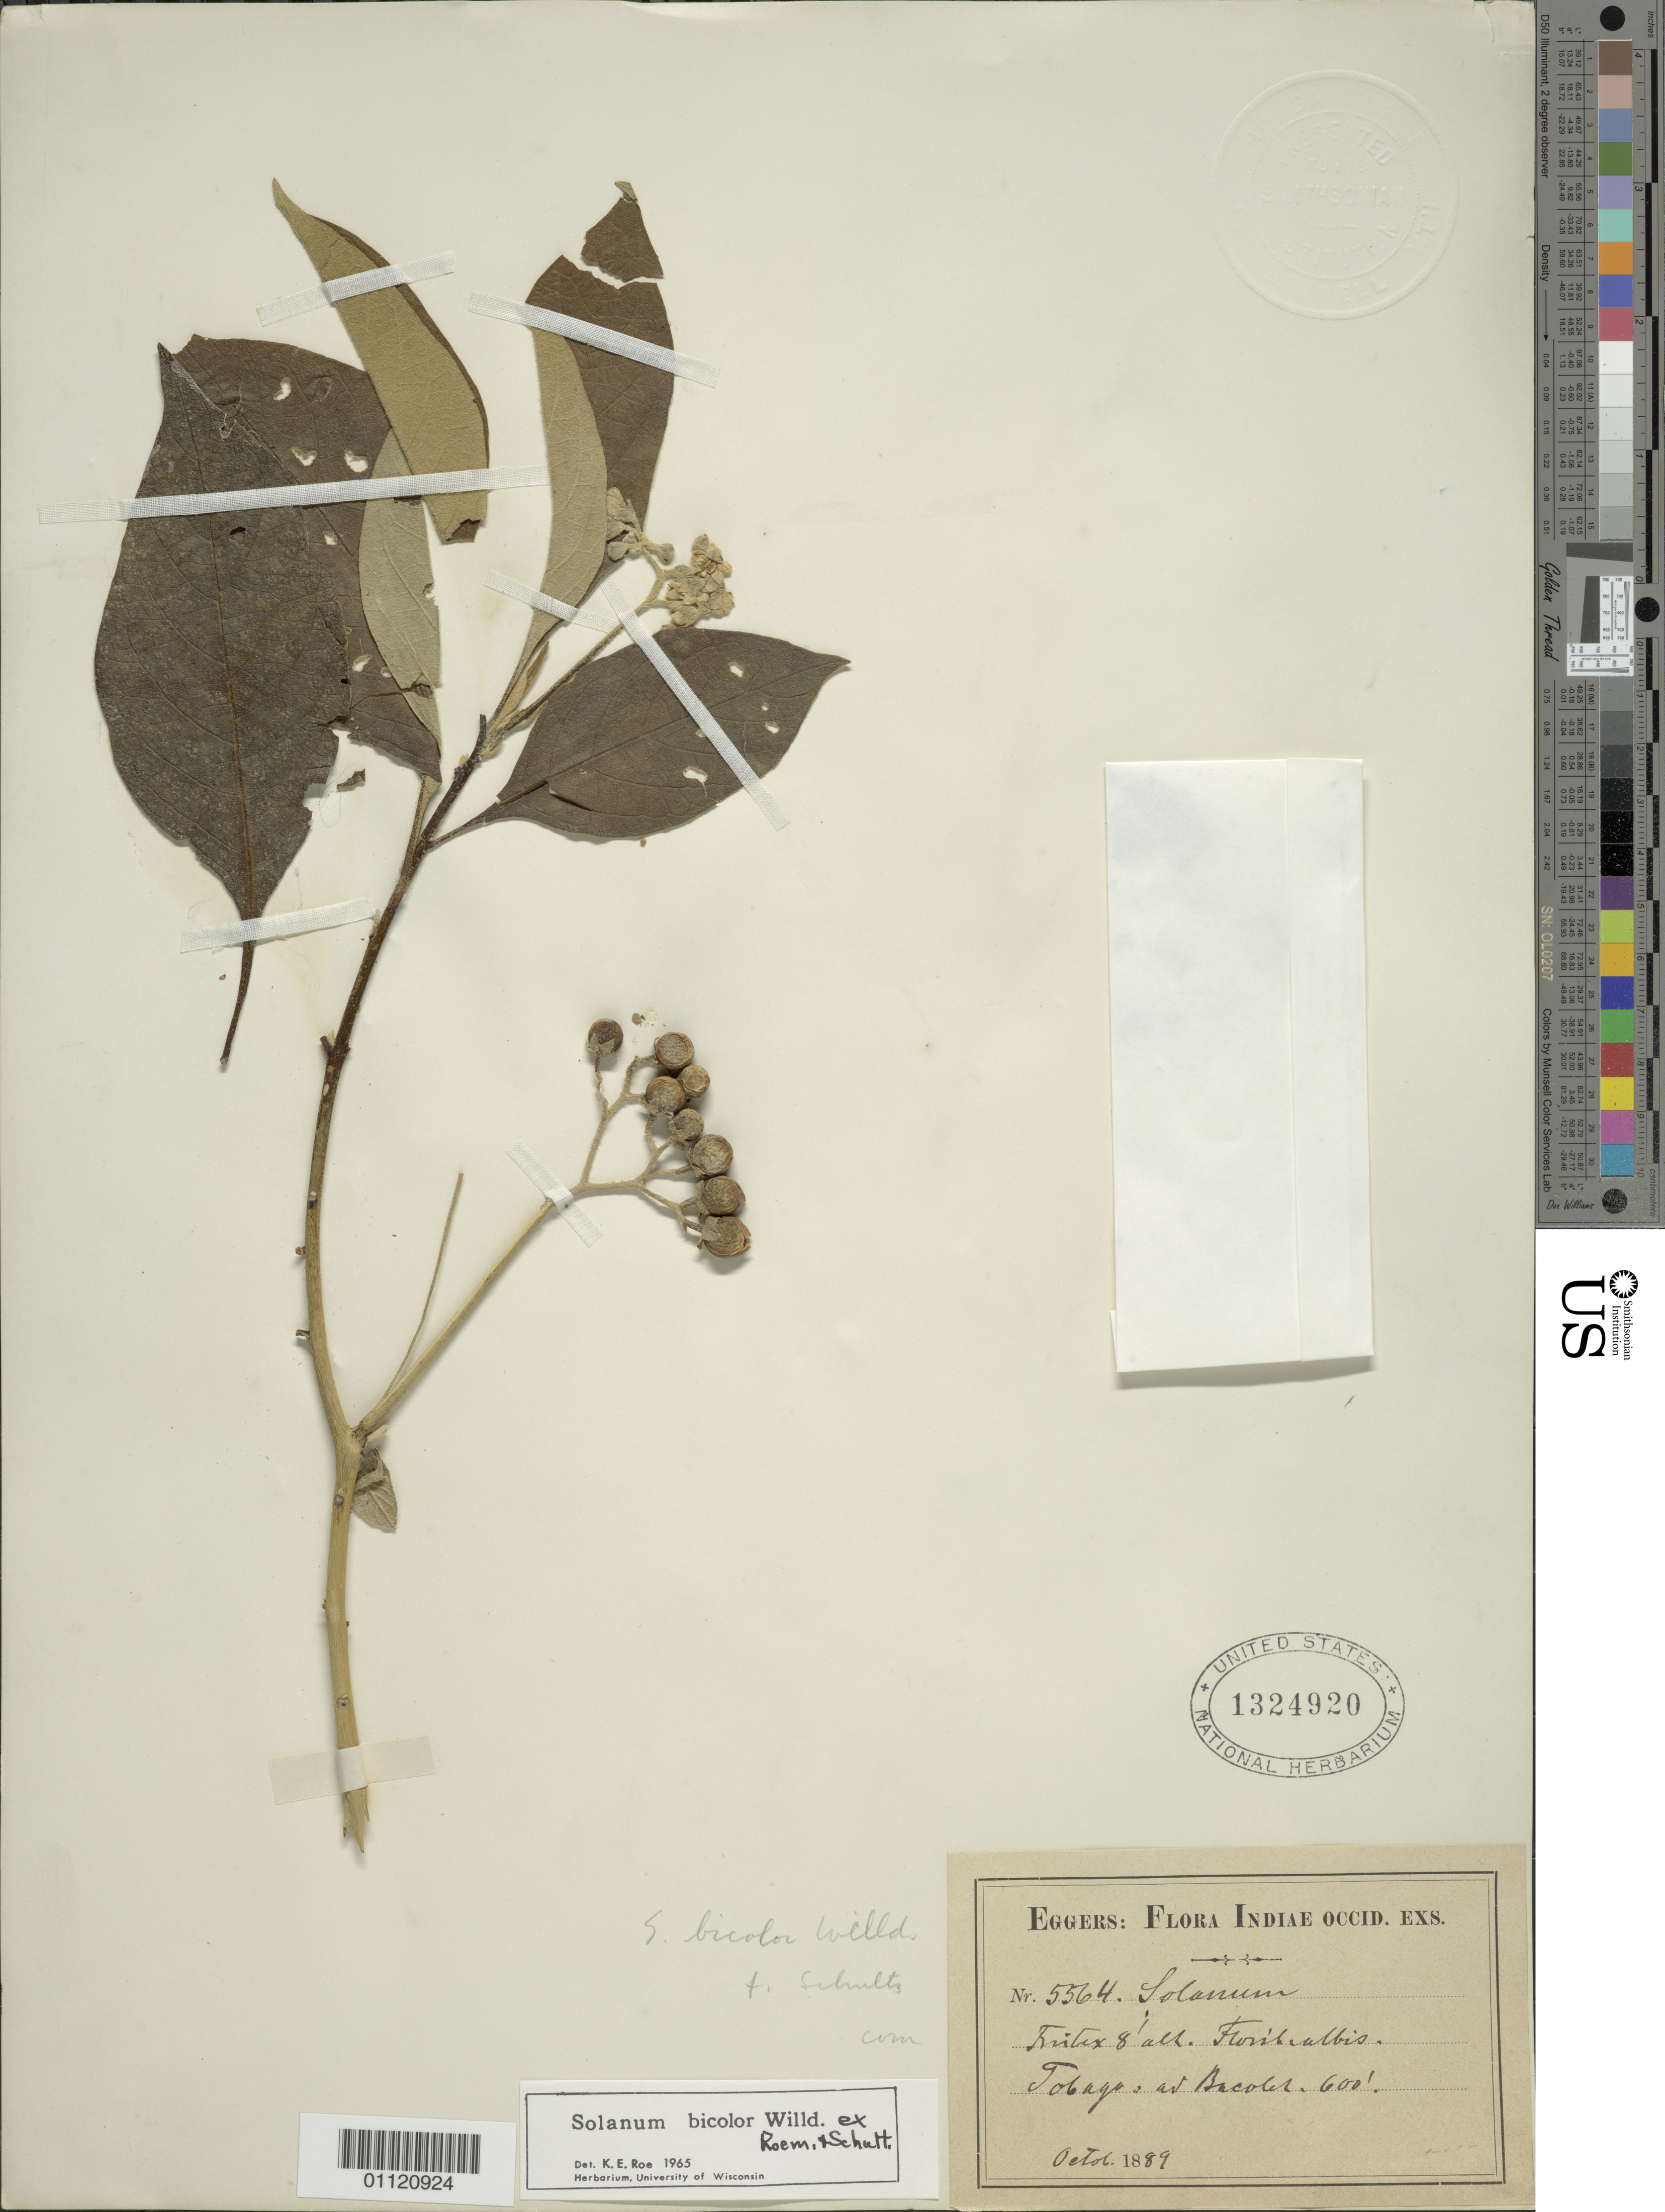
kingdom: Plantae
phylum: Tracheophyta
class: Magnoliopsida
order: Solanales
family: Solanaceae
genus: Solanum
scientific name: Solanum bicolor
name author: Willd. ex Roem. & Schult.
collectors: H. F. A. von Eggers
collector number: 5564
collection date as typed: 01 Oct 1889 to 31 Oct 1889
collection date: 1889-10-01/1889-10-31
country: Trinidad and Tobago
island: Tobago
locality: Bacolet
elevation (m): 183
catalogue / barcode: US 1324920